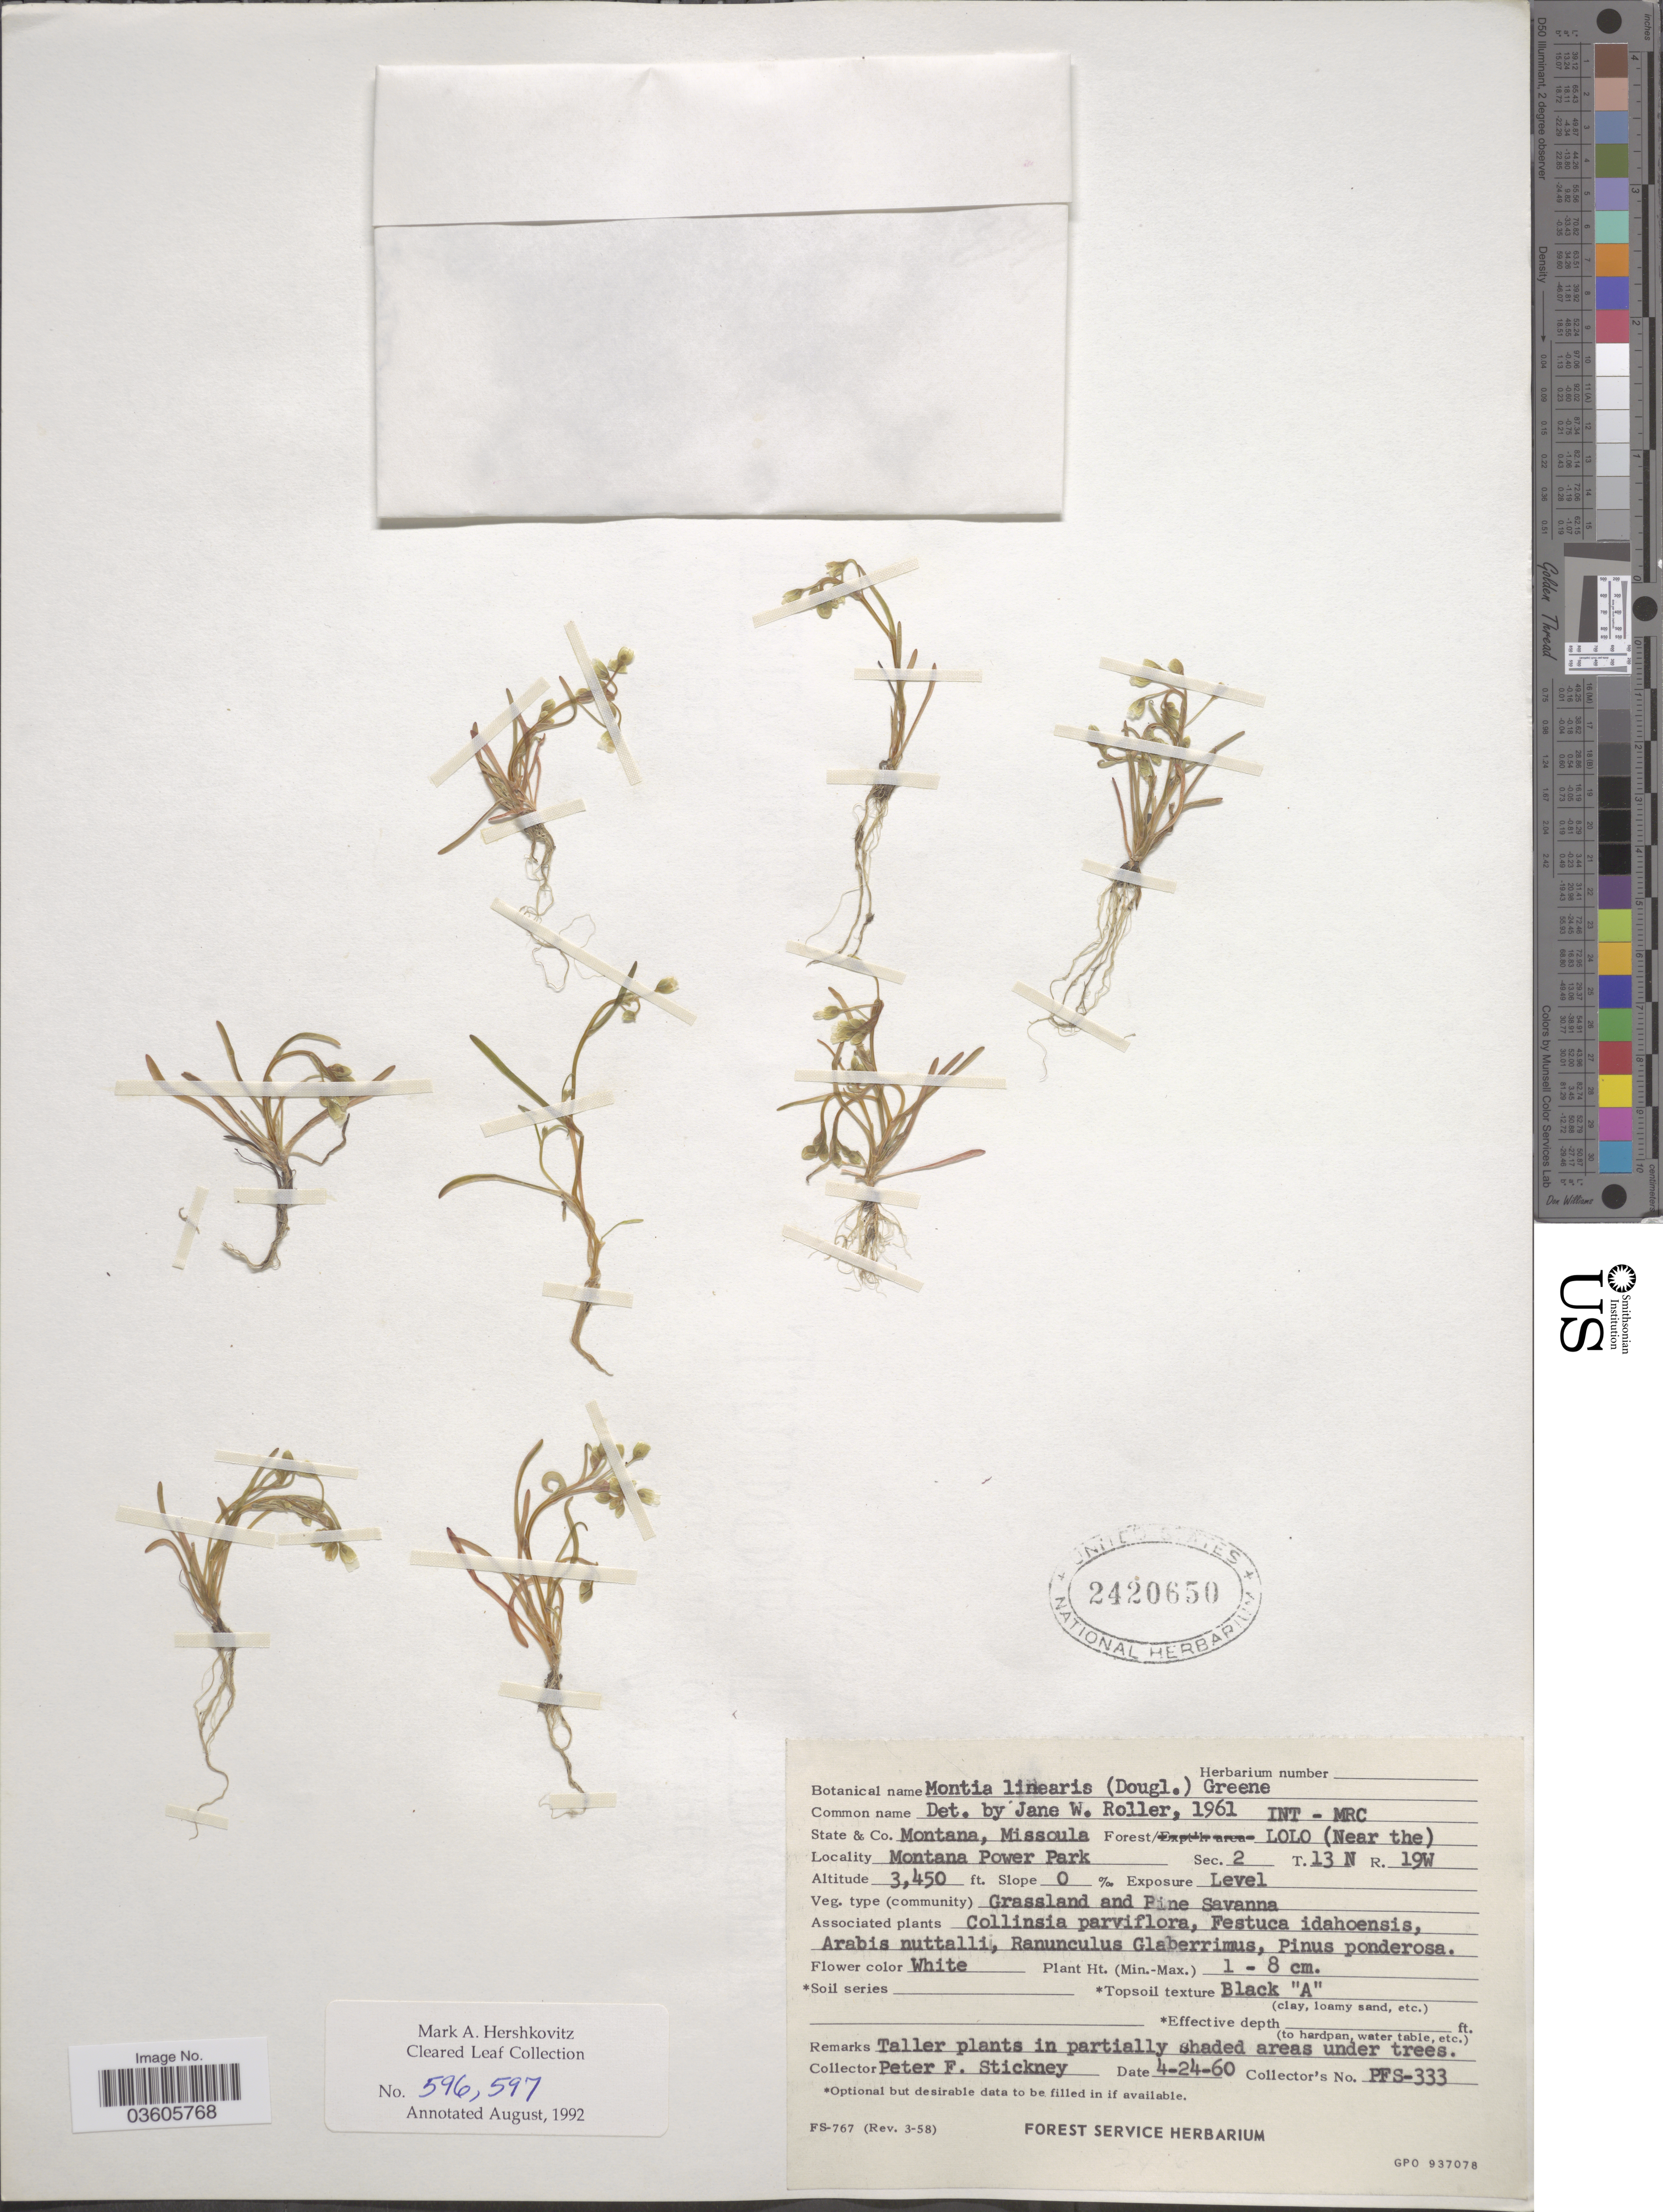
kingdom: Plantae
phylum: Tracheophyta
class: Magnoliopsida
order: Caryophyllales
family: Montiaceae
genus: Montia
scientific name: Montia linearis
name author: (Douglas) Greene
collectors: P. Stickney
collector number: PFS-333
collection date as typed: Transcribed d/m/y: 24/4/60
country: United States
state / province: Montana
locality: State & Co. Montana, Missoula Forest Lolo (near the Montana Power Park. Sec. 2 T.13 N R.19W.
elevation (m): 1052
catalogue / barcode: US 2420650